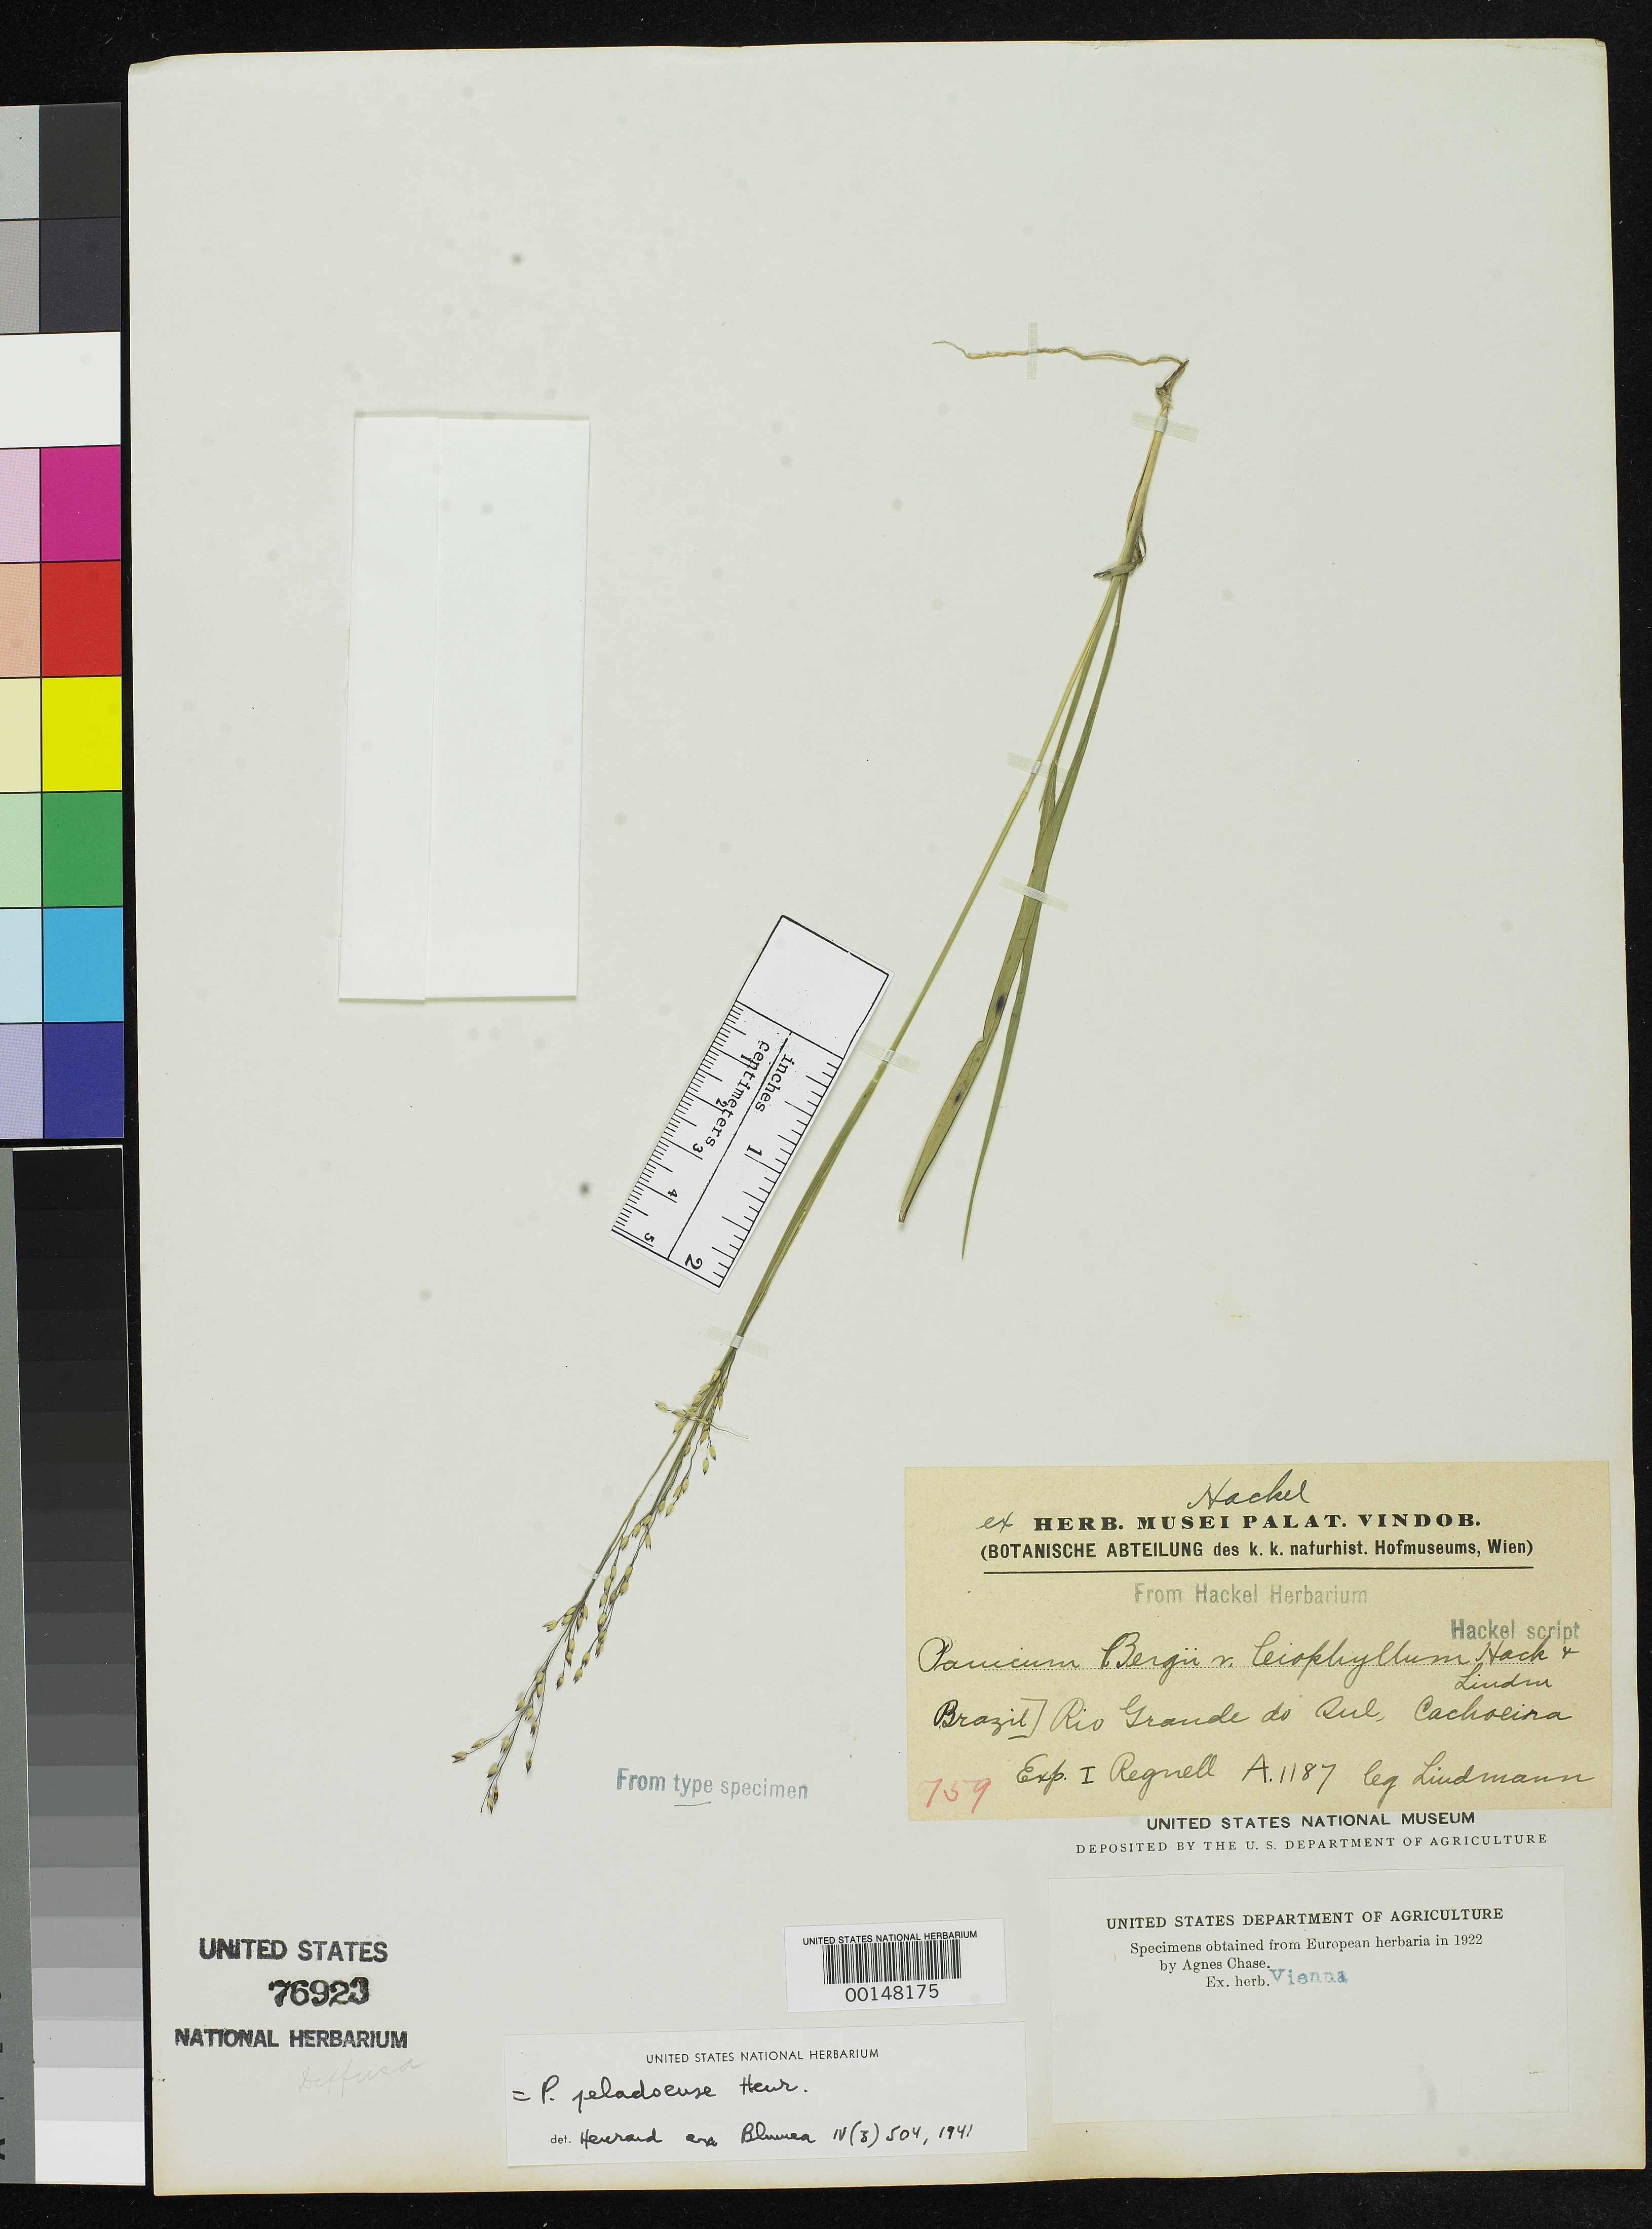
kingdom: Plantae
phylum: Tracheophyta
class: Liliopsida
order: Poales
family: Poaceae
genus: Panicum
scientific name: Panicum bergii var. leiophyllum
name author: Hack. & Lindm.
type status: Type Fragment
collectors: C. A. M. Lindman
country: Brazil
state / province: Rio Grande do Sul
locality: Cachoeira.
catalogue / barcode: US 76923